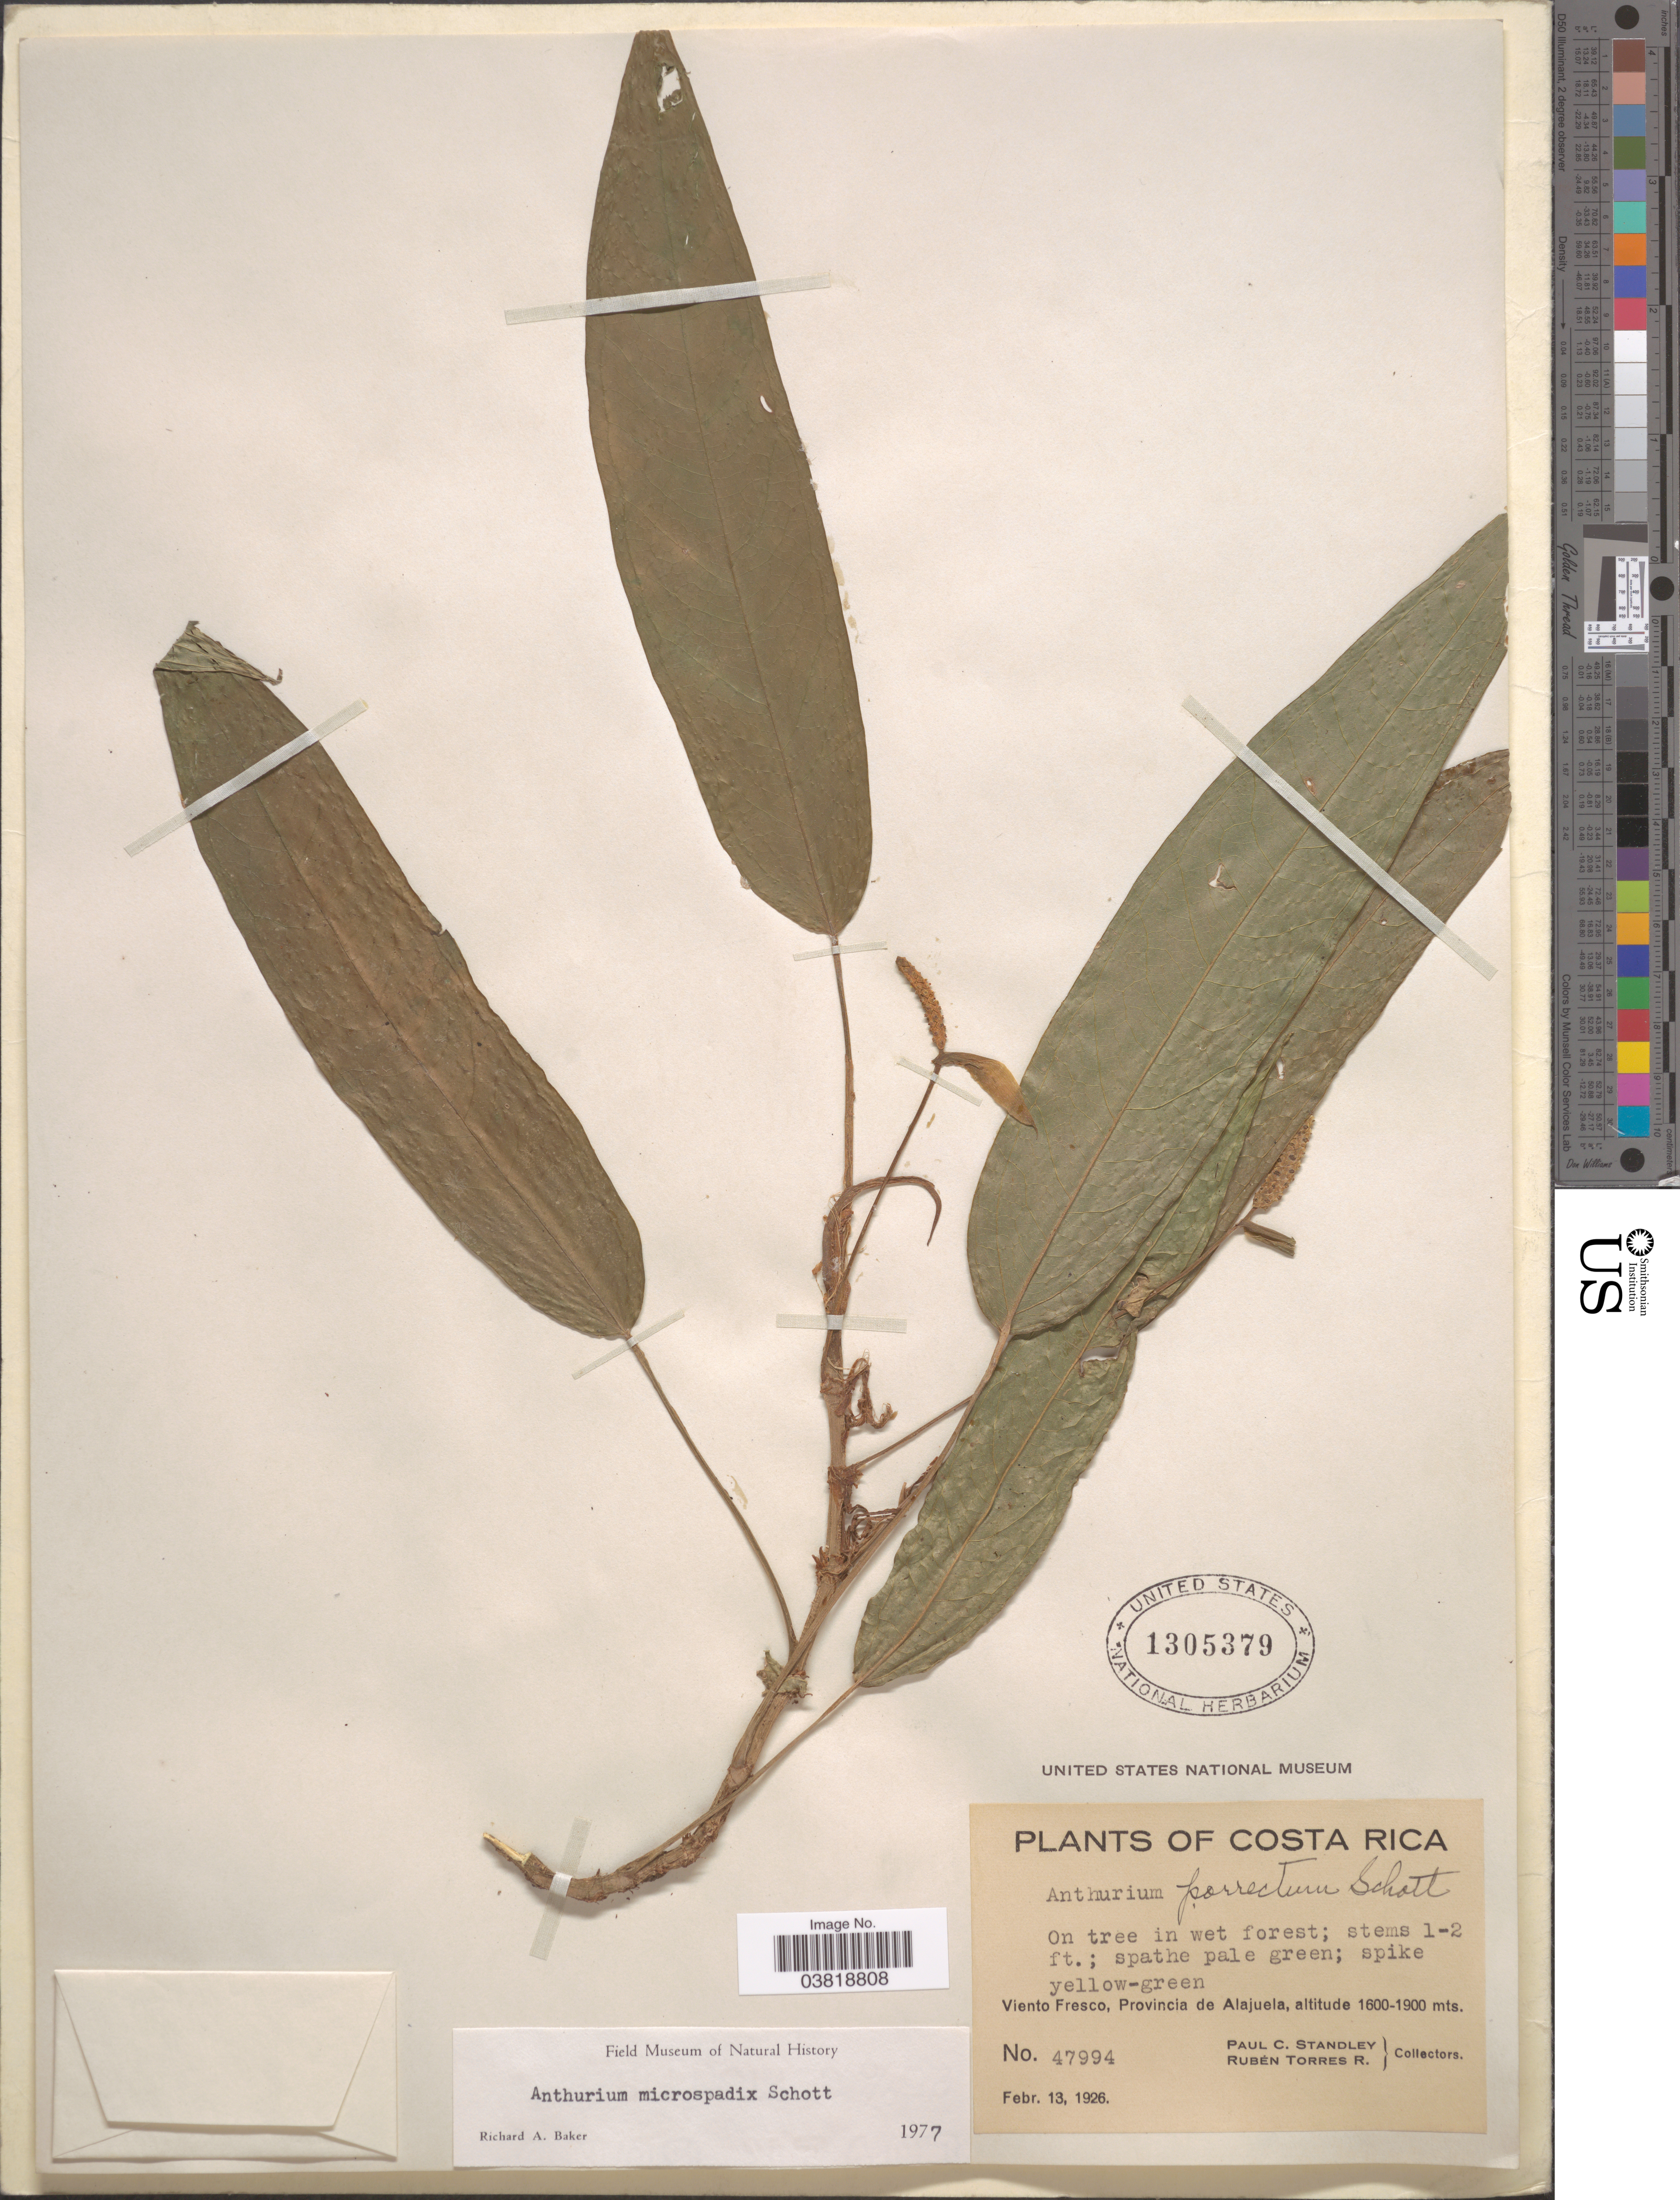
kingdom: Plantae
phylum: Tracheophyta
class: Liliopsida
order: Alismatales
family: Araceae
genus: Anthurium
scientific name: Anthurium microspadix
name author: Schott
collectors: P. C. Standley & R. Torres Rojas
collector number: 47994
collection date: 1926-02-13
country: Costa Rica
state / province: Alajuela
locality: Viento Fresco.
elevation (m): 1600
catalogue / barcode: US 1305379